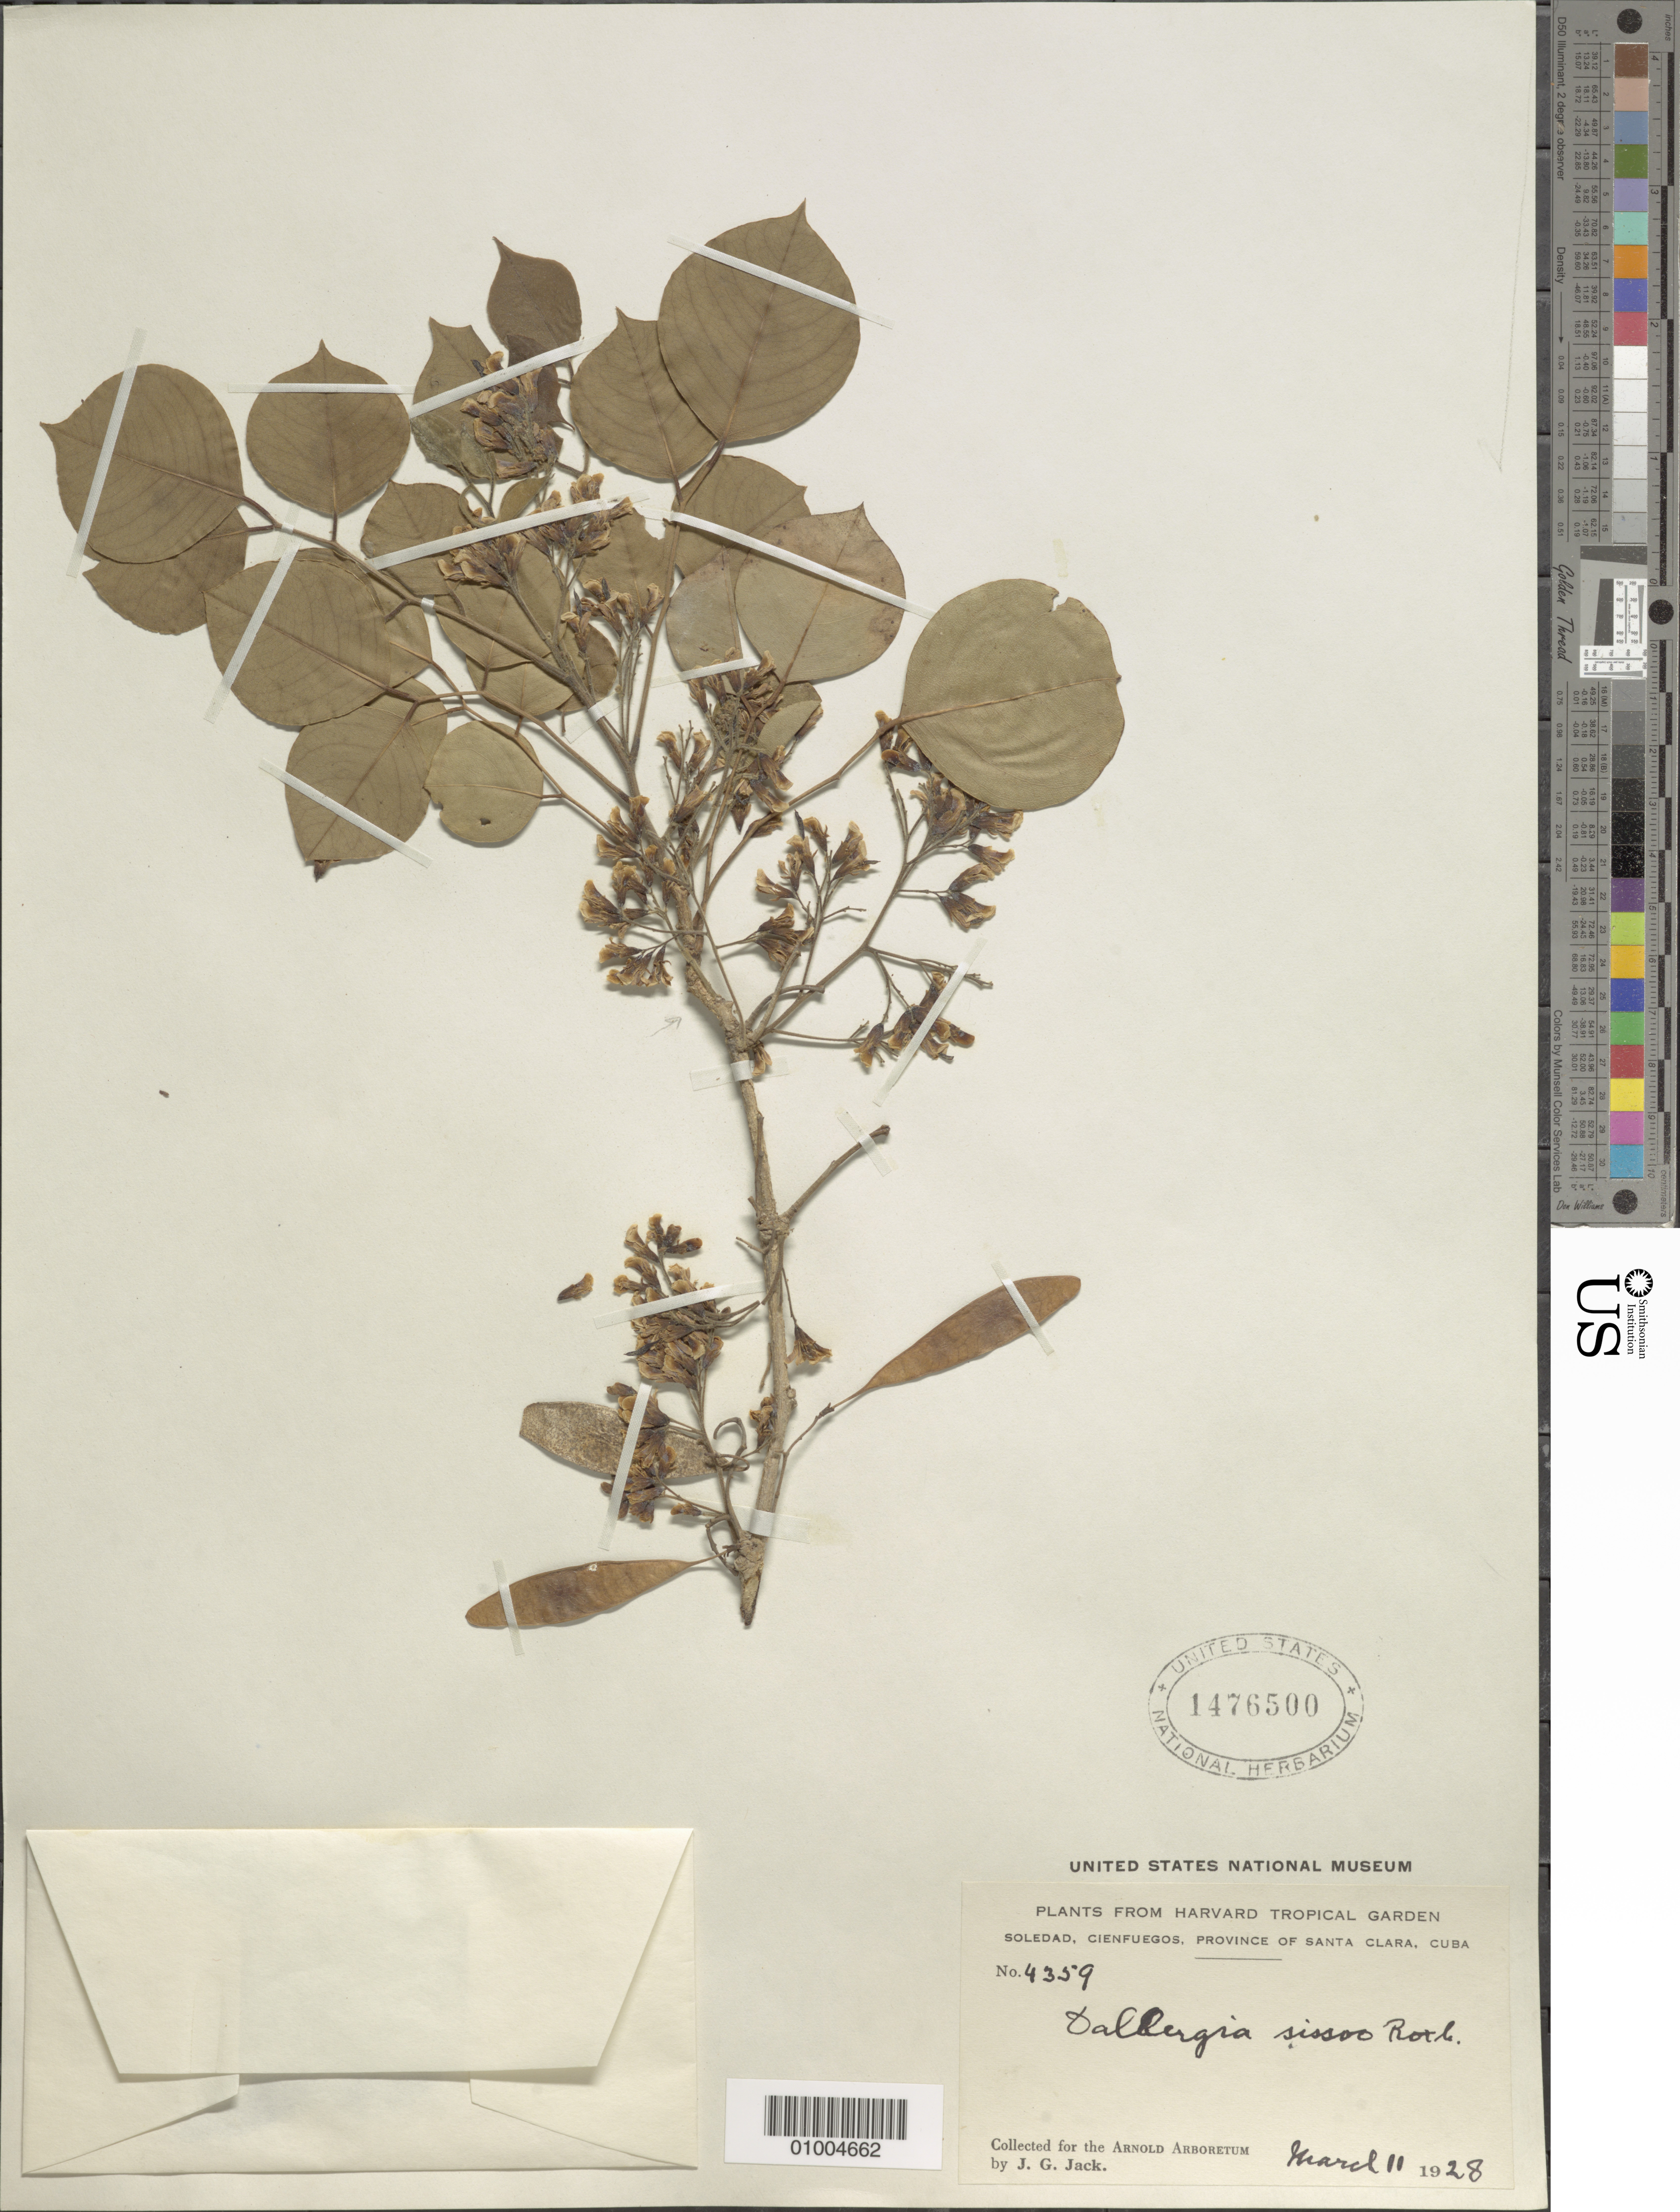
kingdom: Plantae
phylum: Tracheophyta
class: Magnoliopsida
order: Fabales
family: Fabaceae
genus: Dalbergia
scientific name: Dalbergia sissoo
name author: Roxb.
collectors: J. G. Jack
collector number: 4359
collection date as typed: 11 Mar 1928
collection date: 1928-03-11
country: Cuba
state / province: Cienfuegos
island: Cuba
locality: Soledad, Cienfuegos, Province of Santa Clara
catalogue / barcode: US 1476500